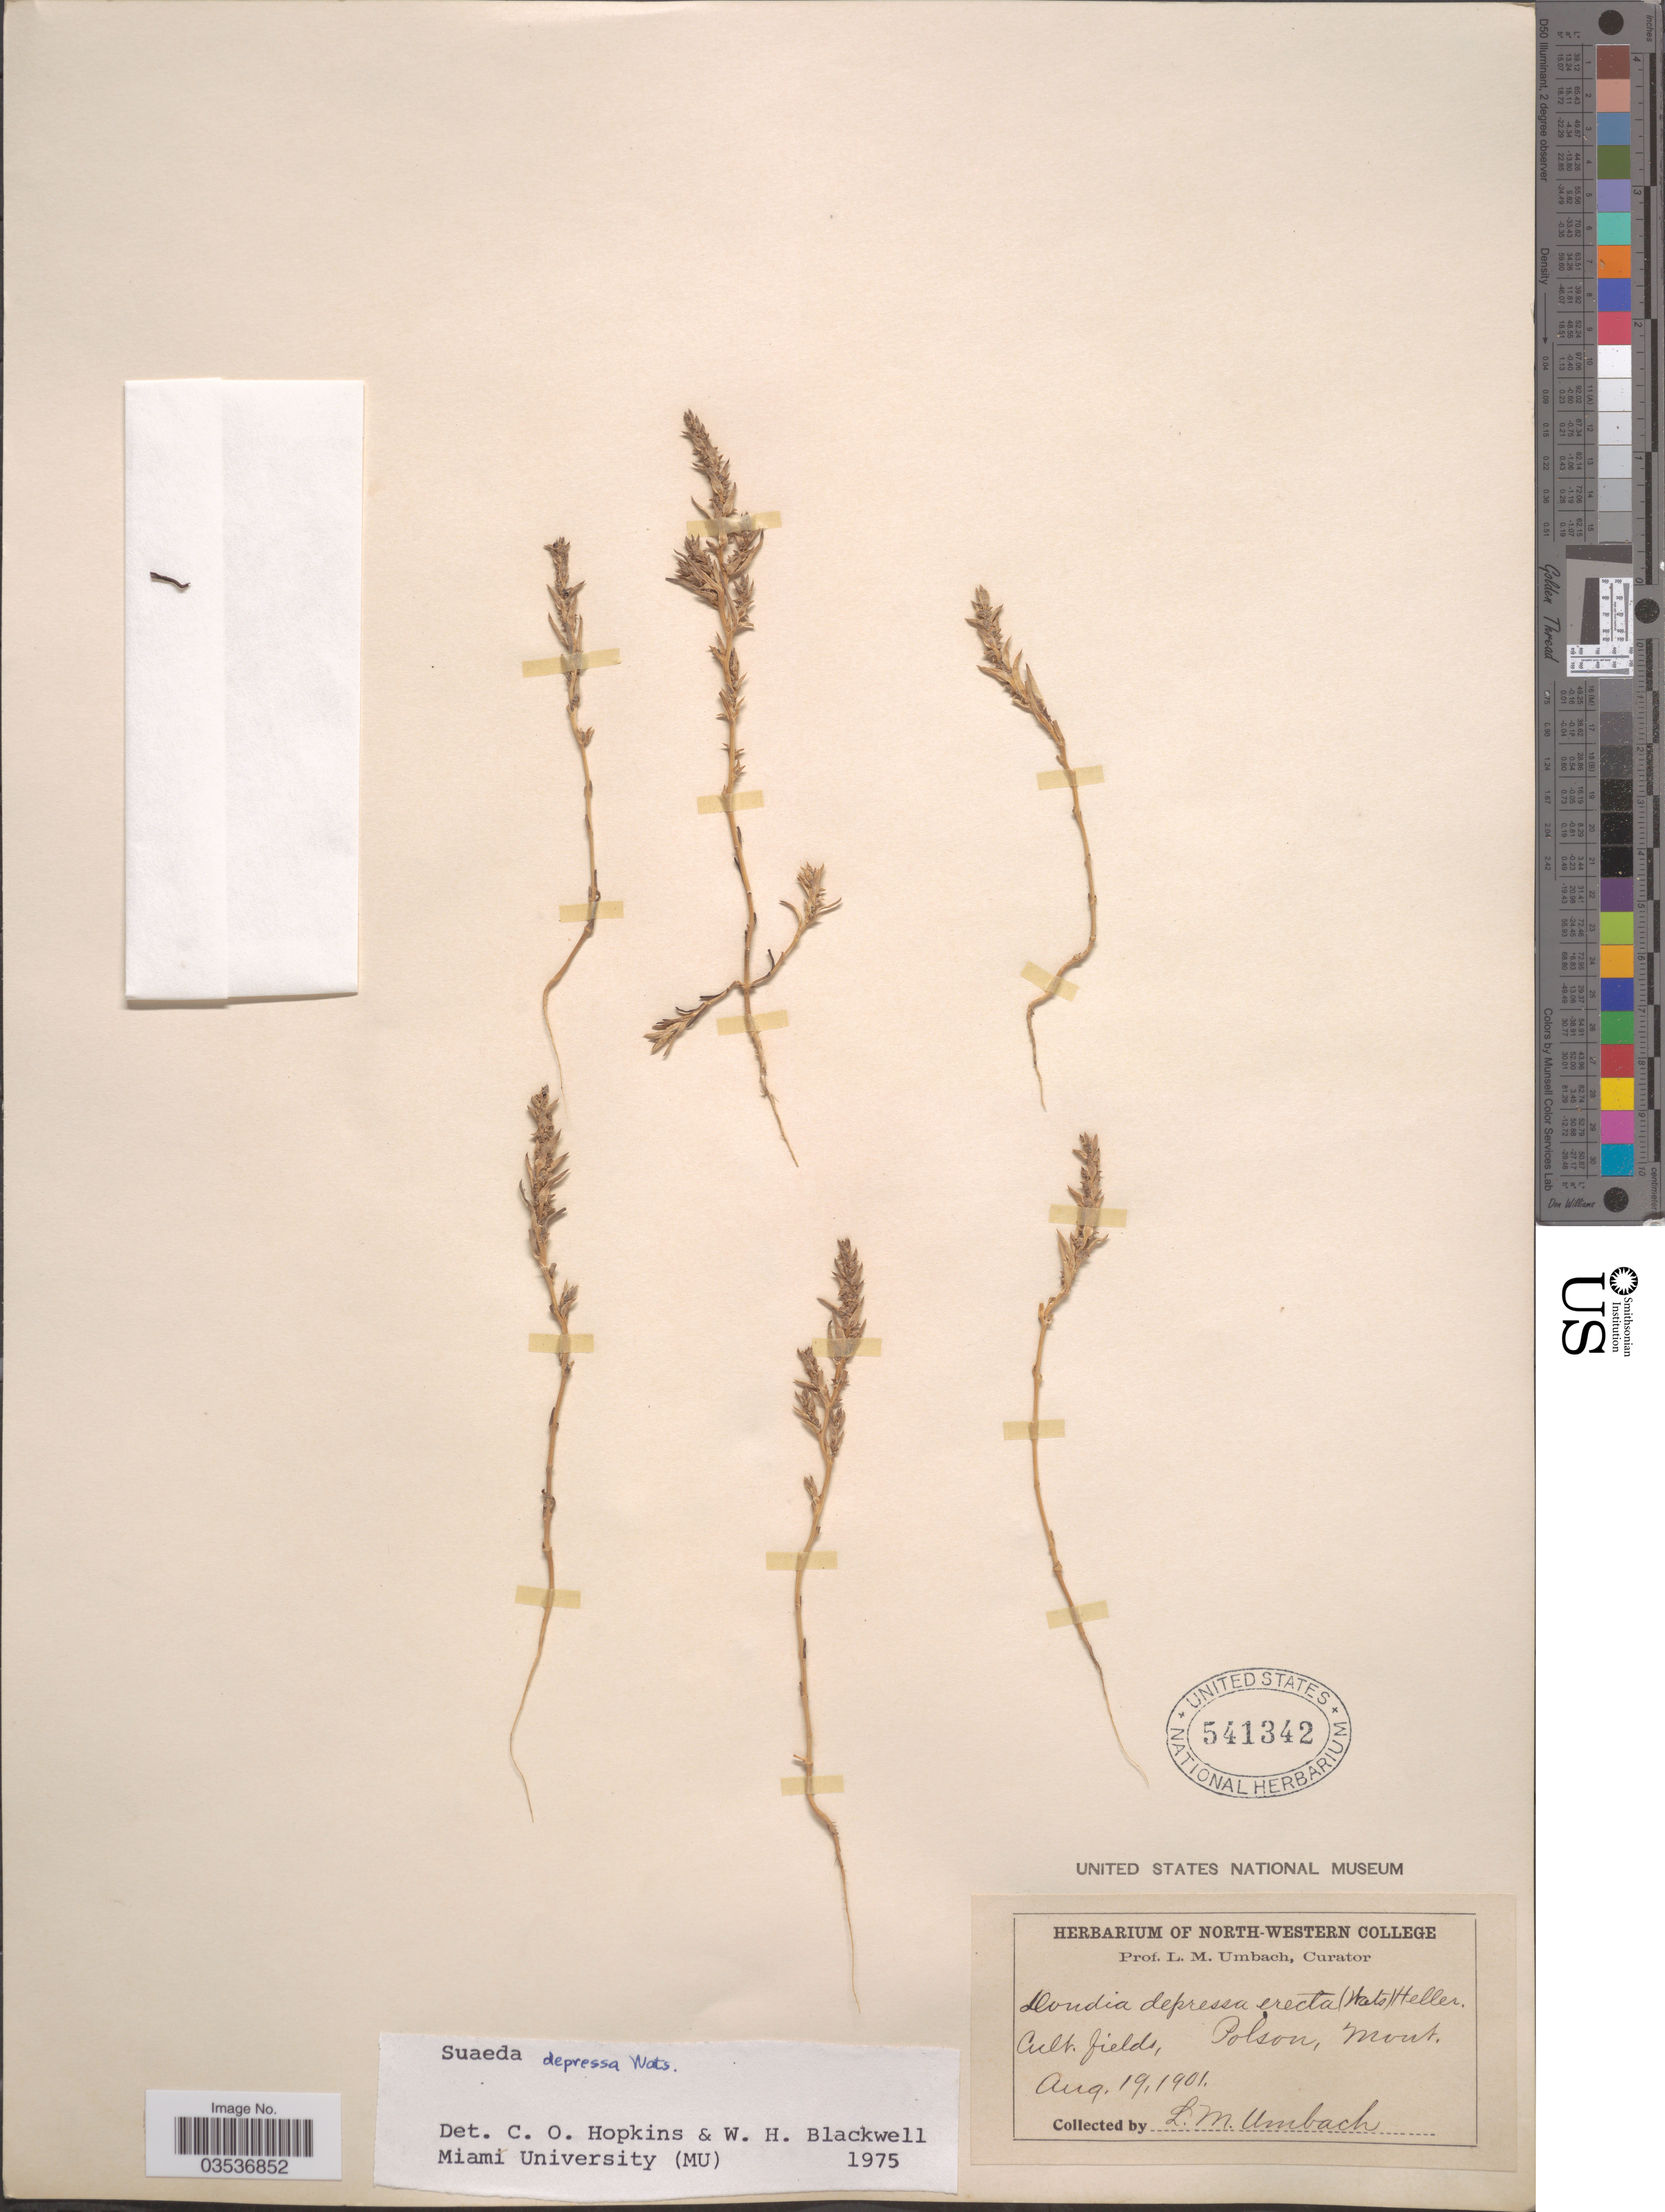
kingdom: Plantae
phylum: Tracheophyta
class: Magnoliopsida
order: Caryophyllales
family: Amaranthaceae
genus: Suaeda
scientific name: Suaeda depressa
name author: (Pursh) S. Watson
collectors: L. M. Umbach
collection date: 1901-08-19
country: United States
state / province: Montana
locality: Polson.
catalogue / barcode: US 541342